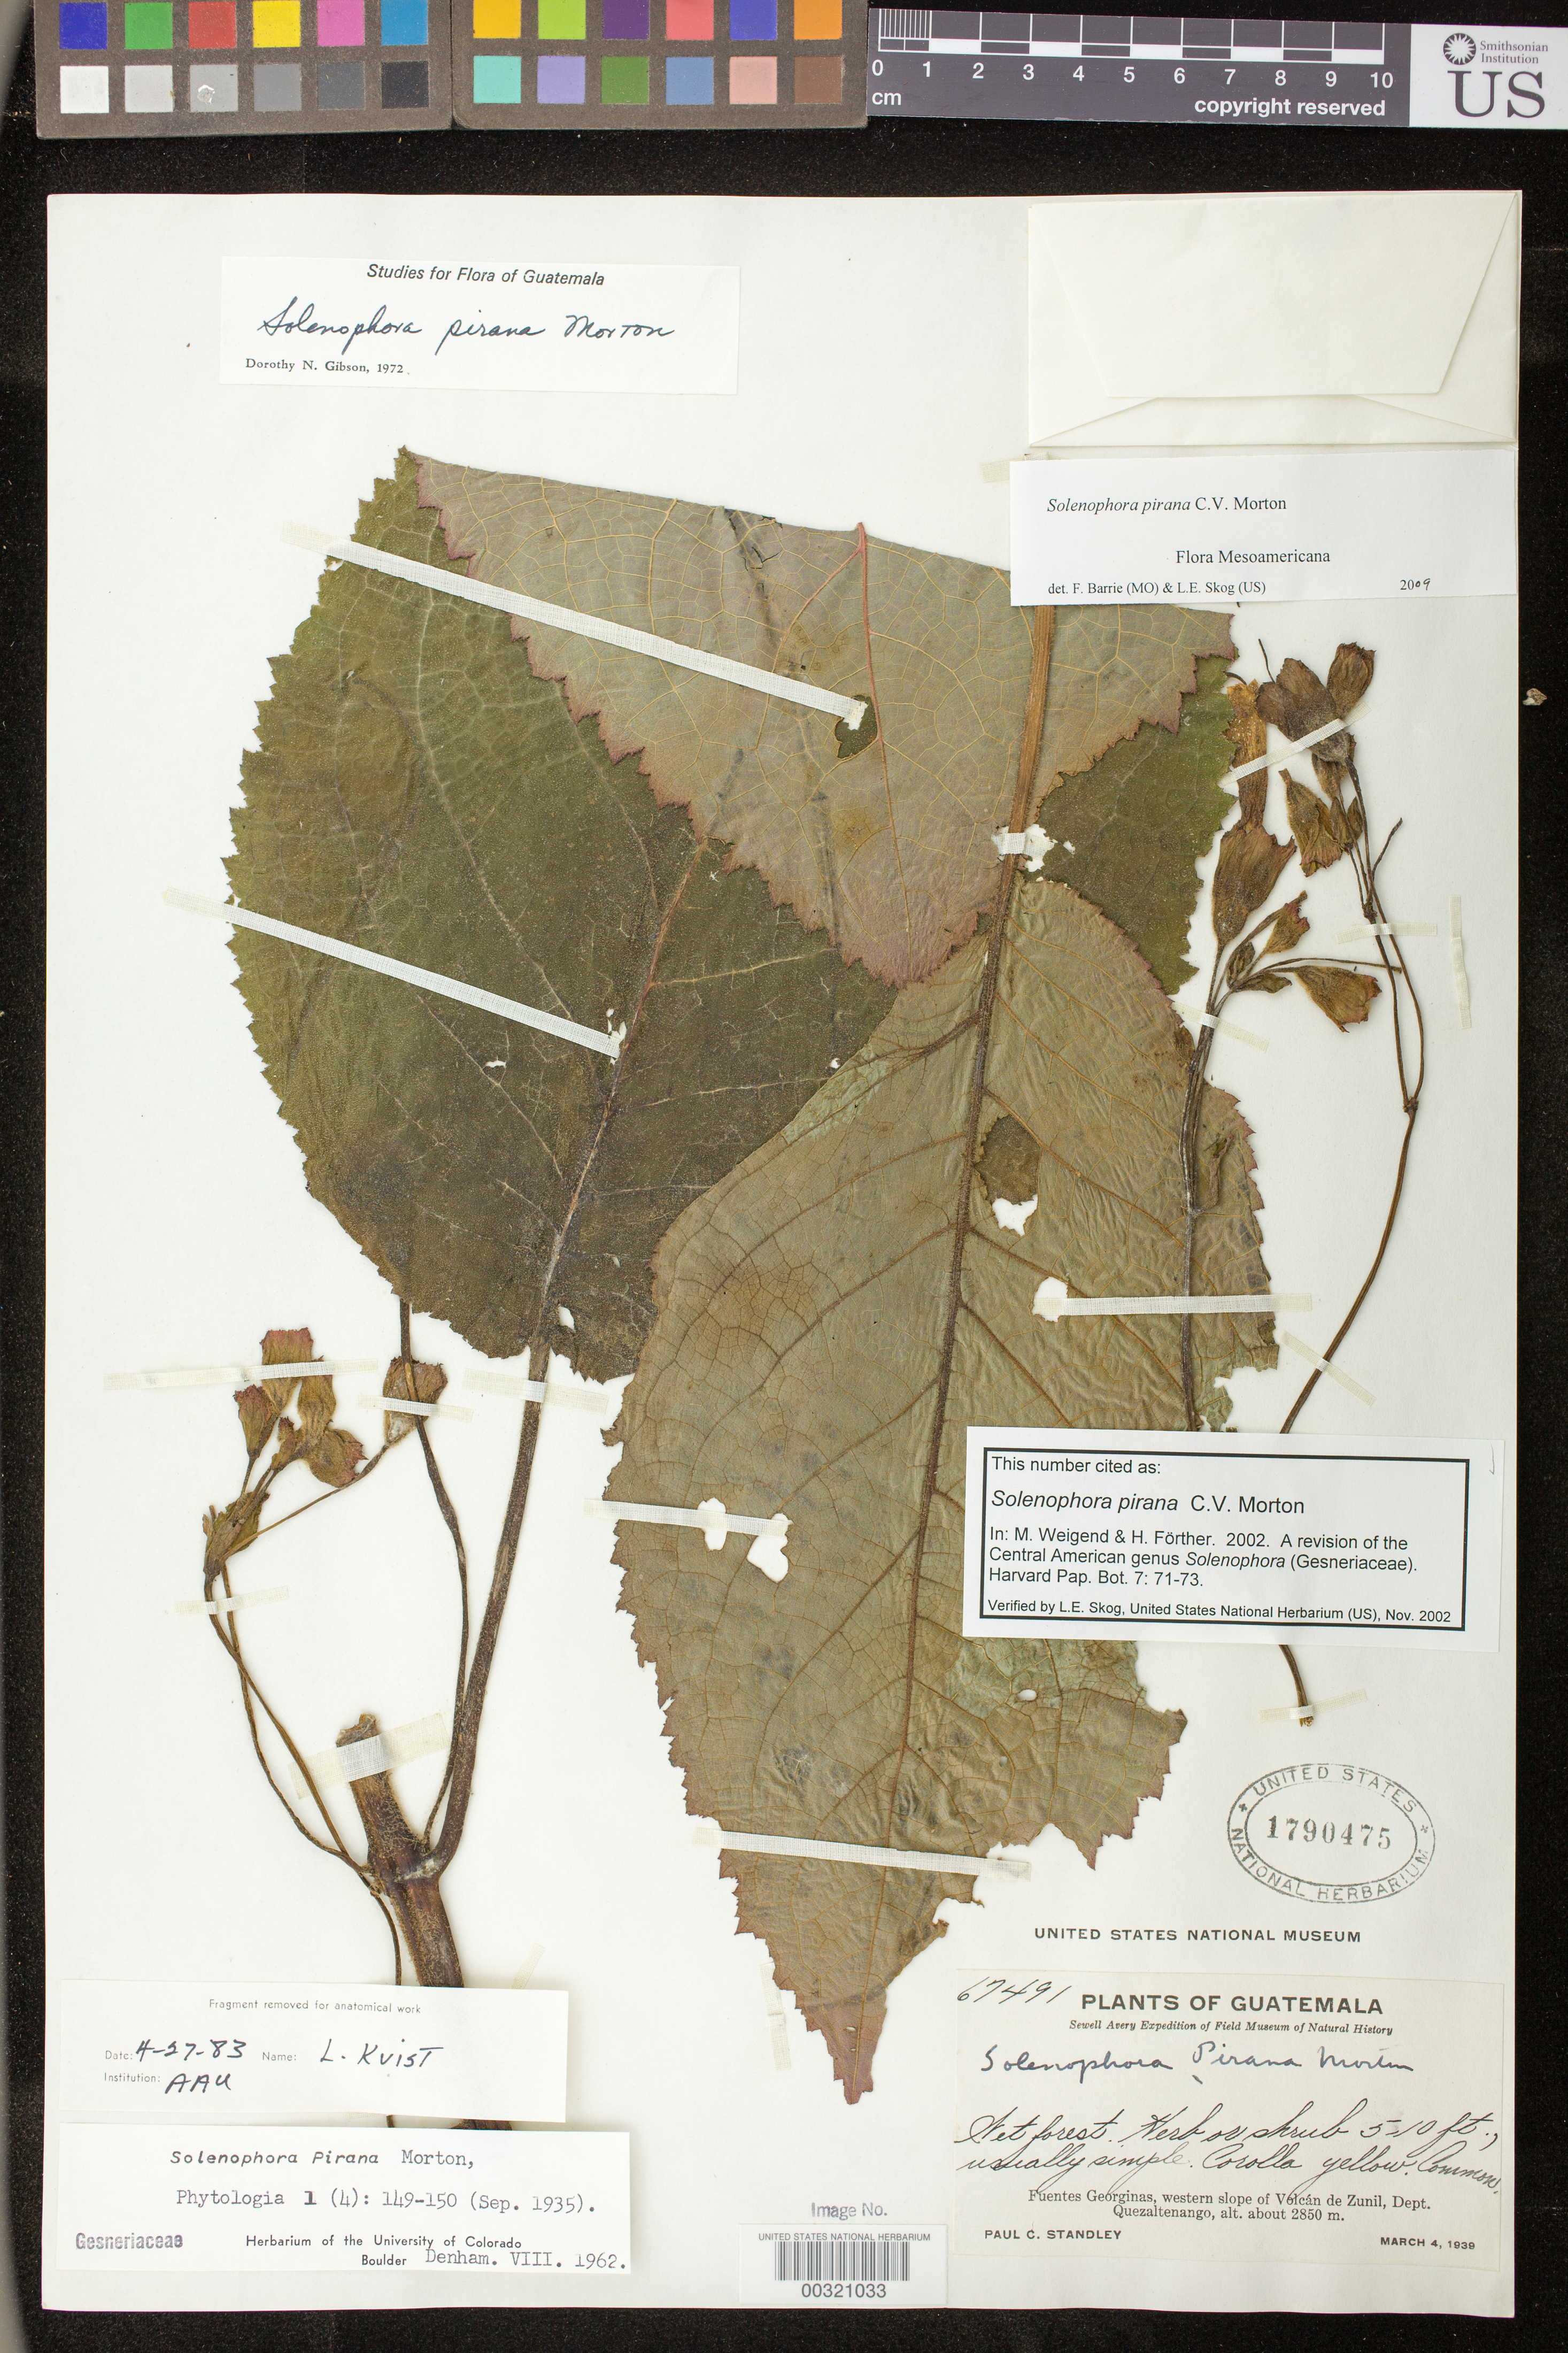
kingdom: Plantae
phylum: Tracheophyta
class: Magnoliopsida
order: Lamiales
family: Gesneriaceae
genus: Solenophora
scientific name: Solenophora pirana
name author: C.V. Morton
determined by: Weigend; Förther, Harald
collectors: P. C. Standley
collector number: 67491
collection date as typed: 04 Mar 1939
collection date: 1939-03-04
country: Guatemala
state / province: Quetzaltenango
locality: Fuentes Georginas, western slope of Volcan de Zunil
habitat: Wet forest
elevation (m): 2850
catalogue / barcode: US 1790475